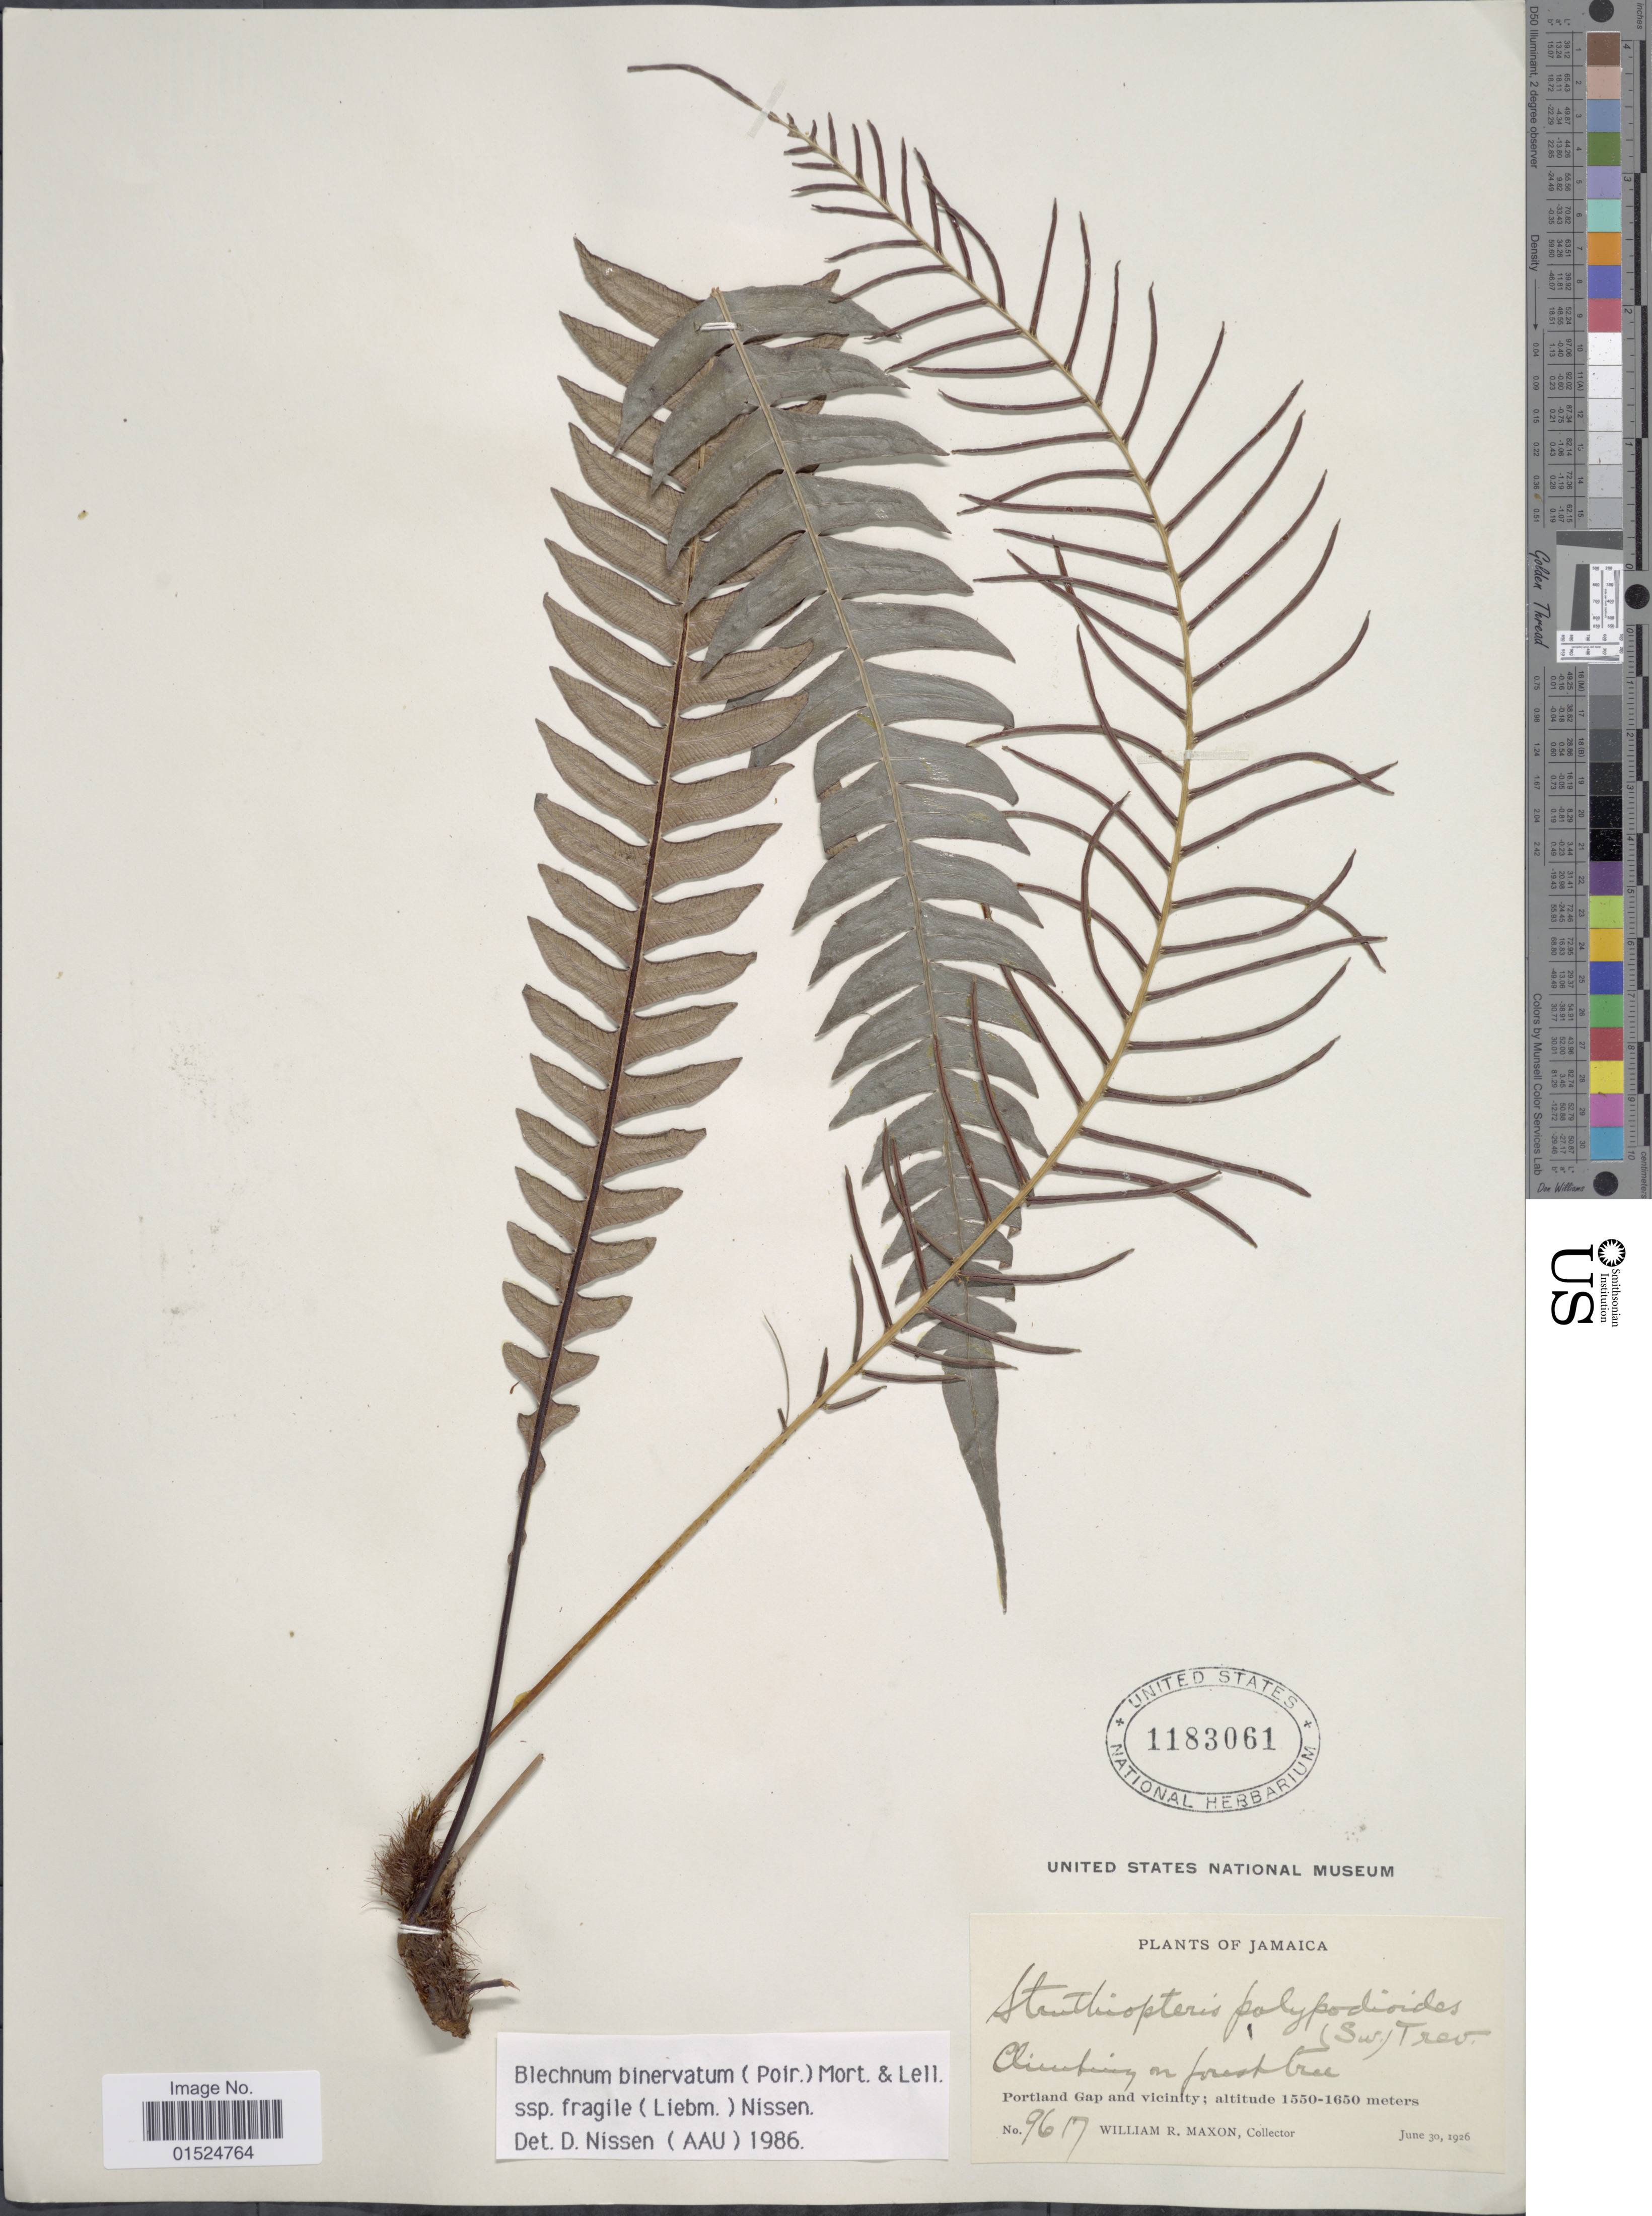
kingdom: Plantae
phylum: Tracheophyta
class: Polypodiopsida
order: Polypodiales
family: Blechnaceae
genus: Blechnum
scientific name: Blechnum fragile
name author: (Liebm.) C.V. Morton & Lellinger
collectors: W. R. Maxon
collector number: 967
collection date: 1926-06-30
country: Jamaica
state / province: Portland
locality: Portland Gap and vicinity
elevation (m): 1550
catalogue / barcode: US 1183061